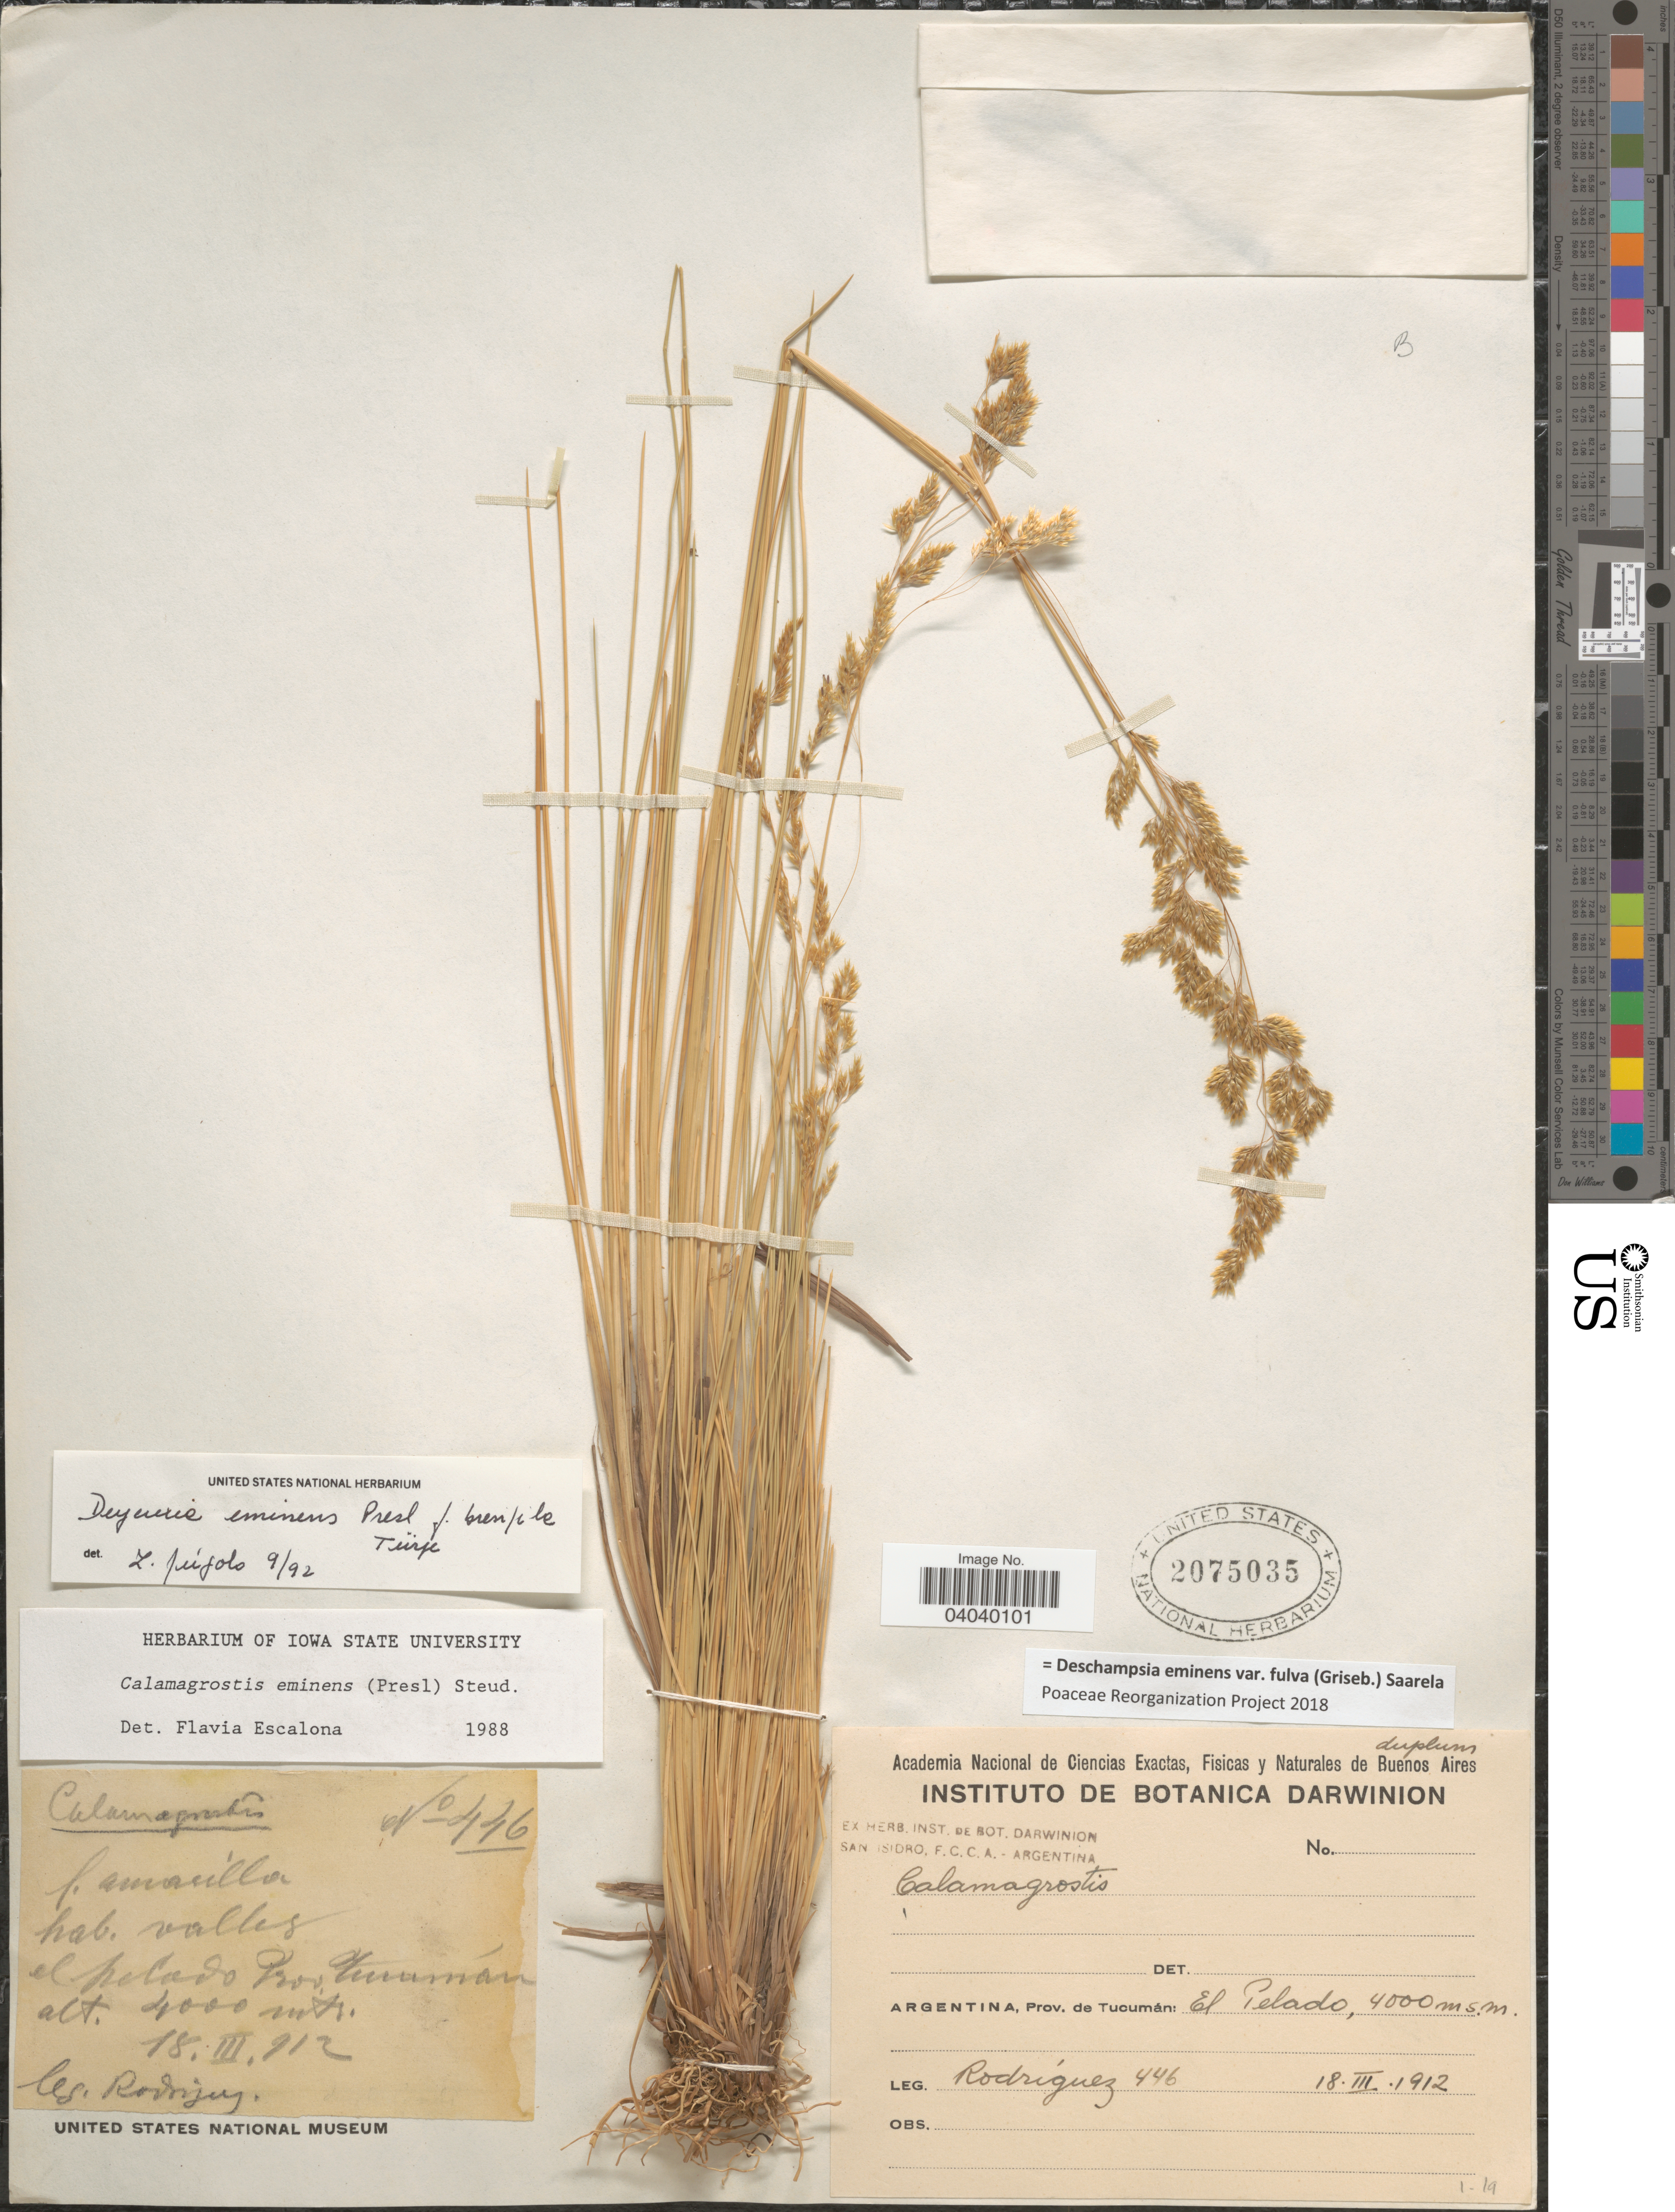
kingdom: Plantae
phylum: Tracheophyta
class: Liliopsida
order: Poales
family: Poaceae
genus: Deschampsia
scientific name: Deschampsia eminens var. fulva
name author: (Griseb.) Saarela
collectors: Rodriguez, --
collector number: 446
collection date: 1912-03-18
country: Argentina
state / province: Tucuman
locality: El Pelado.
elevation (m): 4000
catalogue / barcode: US 2075035